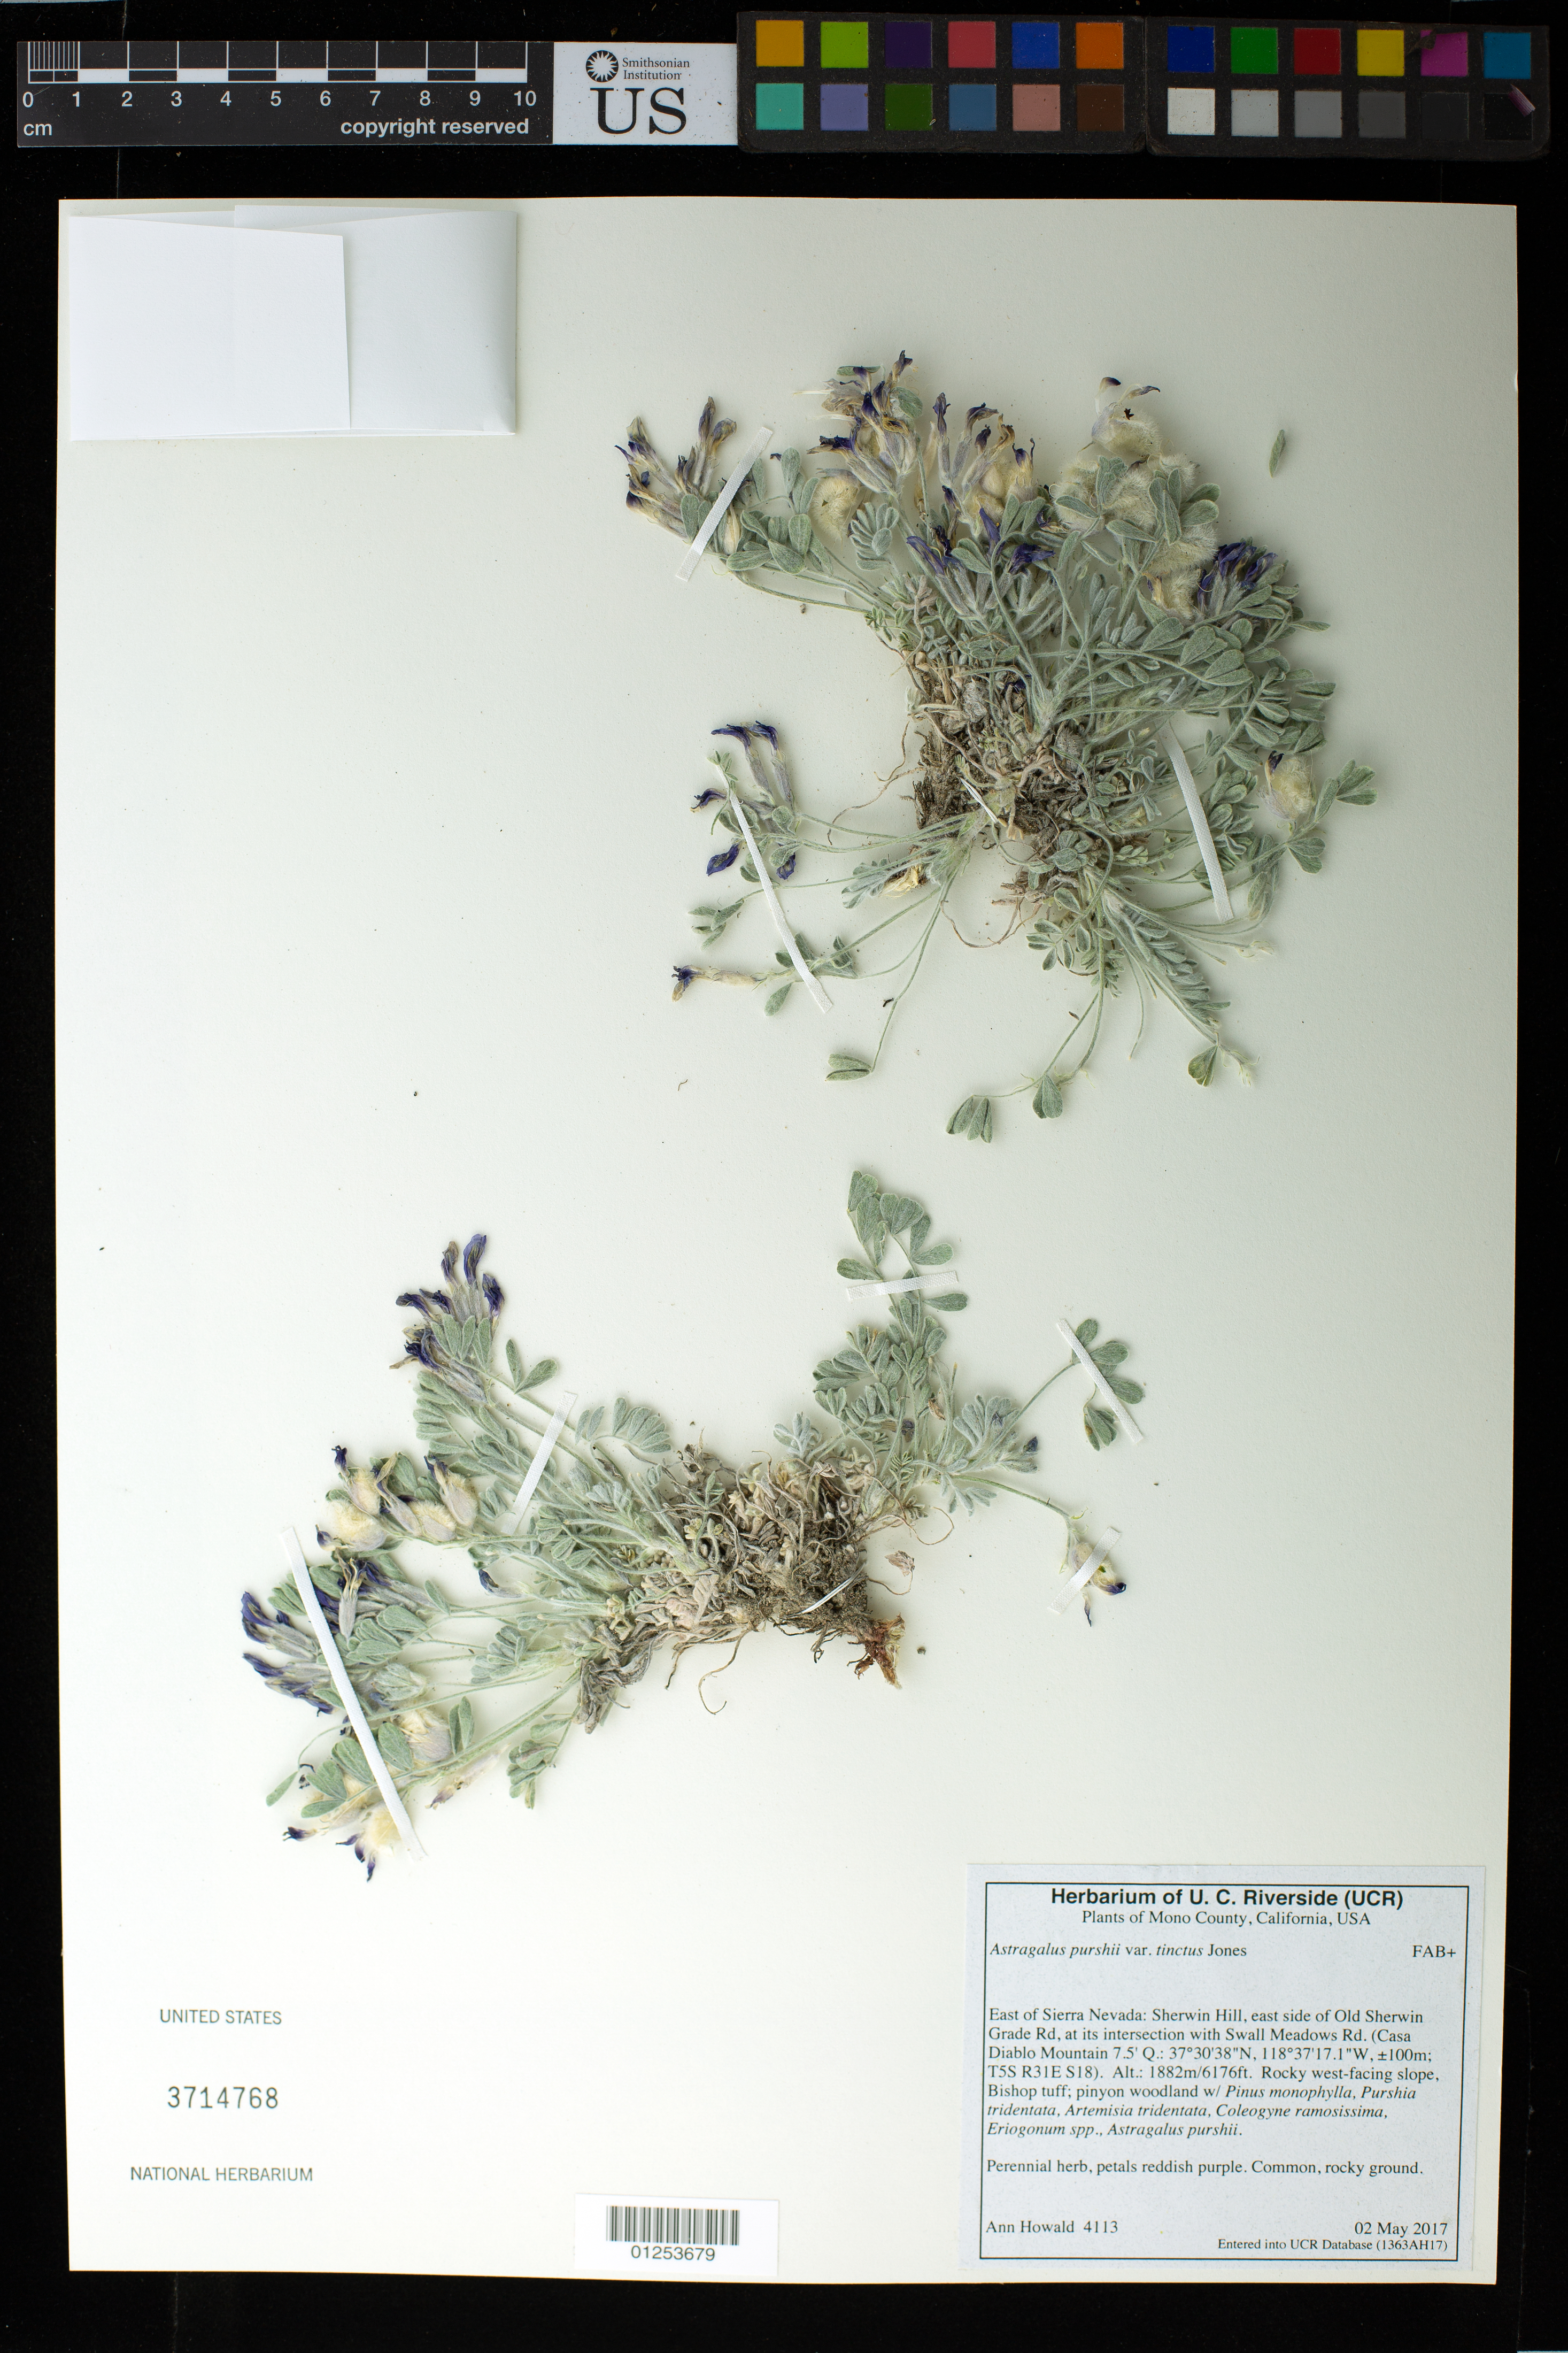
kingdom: Plantae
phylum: Tracheophyta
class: Magnoliopsida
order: Fabales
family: Fabaceae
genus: Astragalus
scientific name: Astragalus purshii var. tinctus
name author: M.E. Jones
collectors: A. Howald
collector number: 4113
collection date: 2017-05-02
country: United States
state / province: California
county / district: Mono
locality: East of Sierra Nevada: Sherwin Hill, east side of Old Sherwin Grade Rd, at its intersection with Swall Meadows Rd. (Casa Diablo Mountain 7.5'Q) T5S R31E S18 +/- 100 m.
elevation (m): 1882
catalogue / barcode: US 3714768